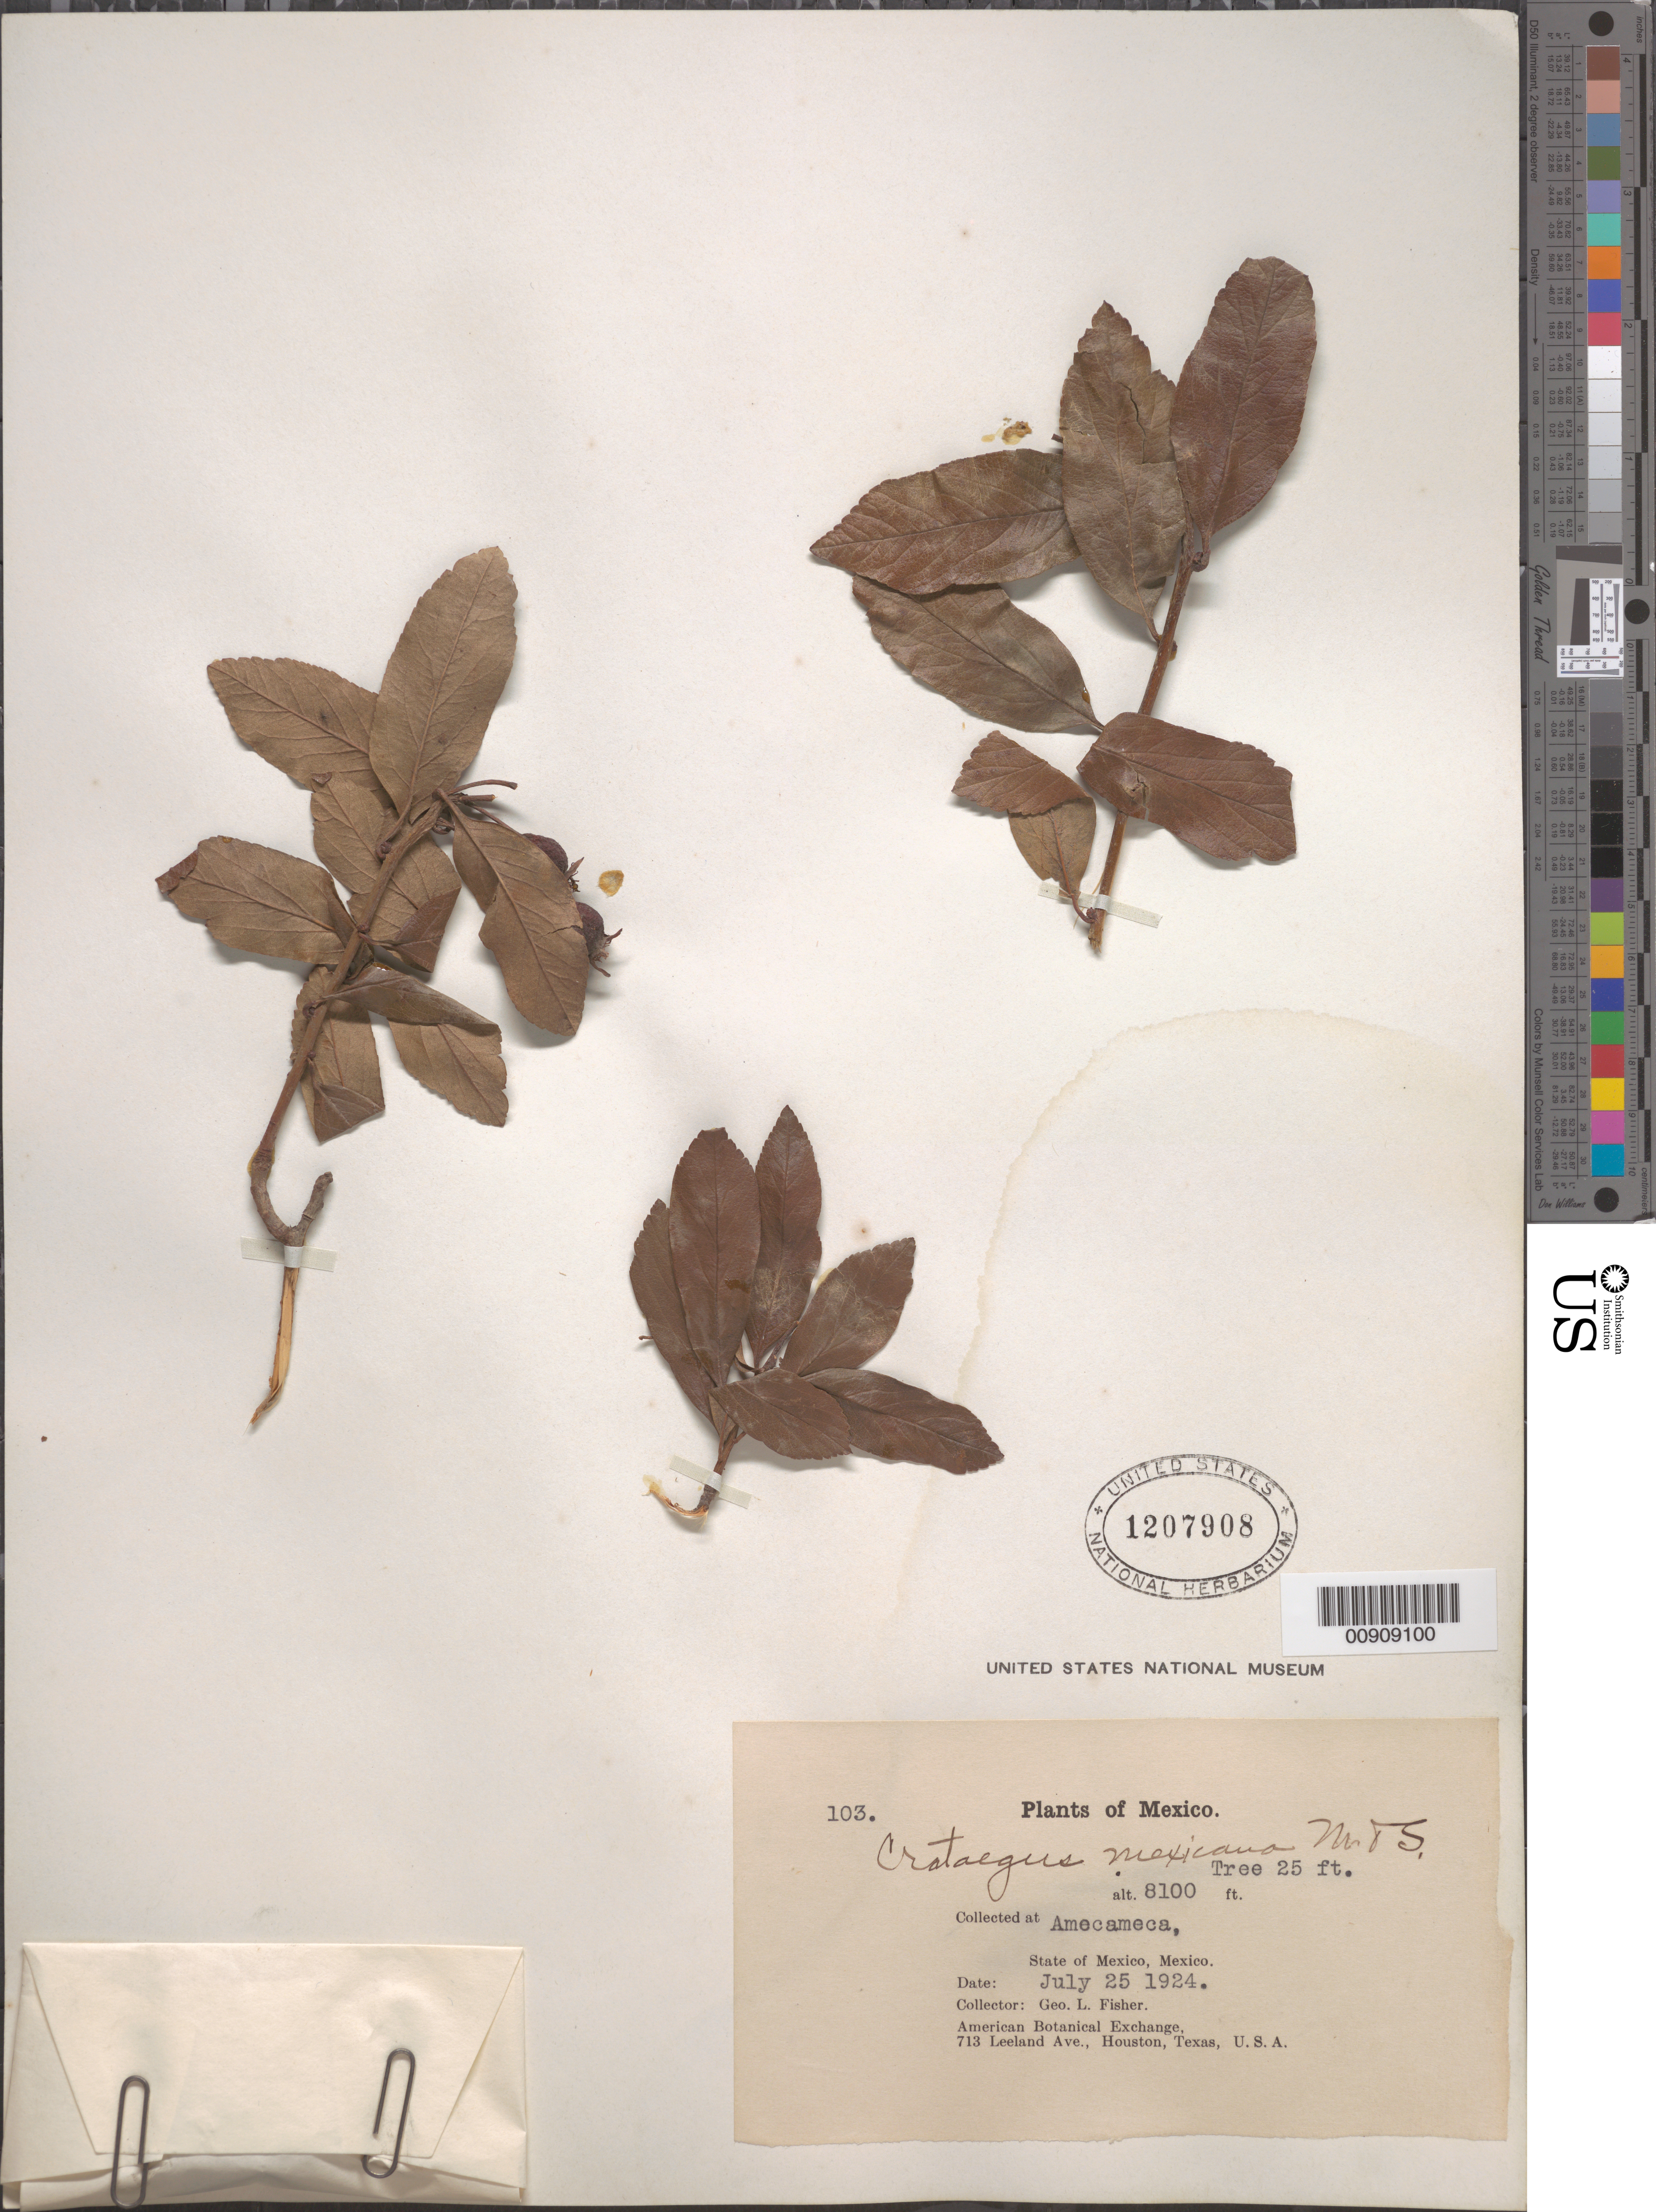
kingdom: Plantae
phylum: Tracheophyta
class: Magnoliopsida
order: Rosales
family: Rosaceae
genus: Crataegus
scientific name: Crataegus mexicana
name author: Moc. & Sessé ex DC.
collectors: G. L. Fisher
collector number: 103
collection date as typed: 25 Jul 1924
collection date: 1924-07-25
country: Mexico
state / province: México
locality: Amecameca, State of Mexico.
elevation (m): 2469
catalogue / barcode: US 1207908